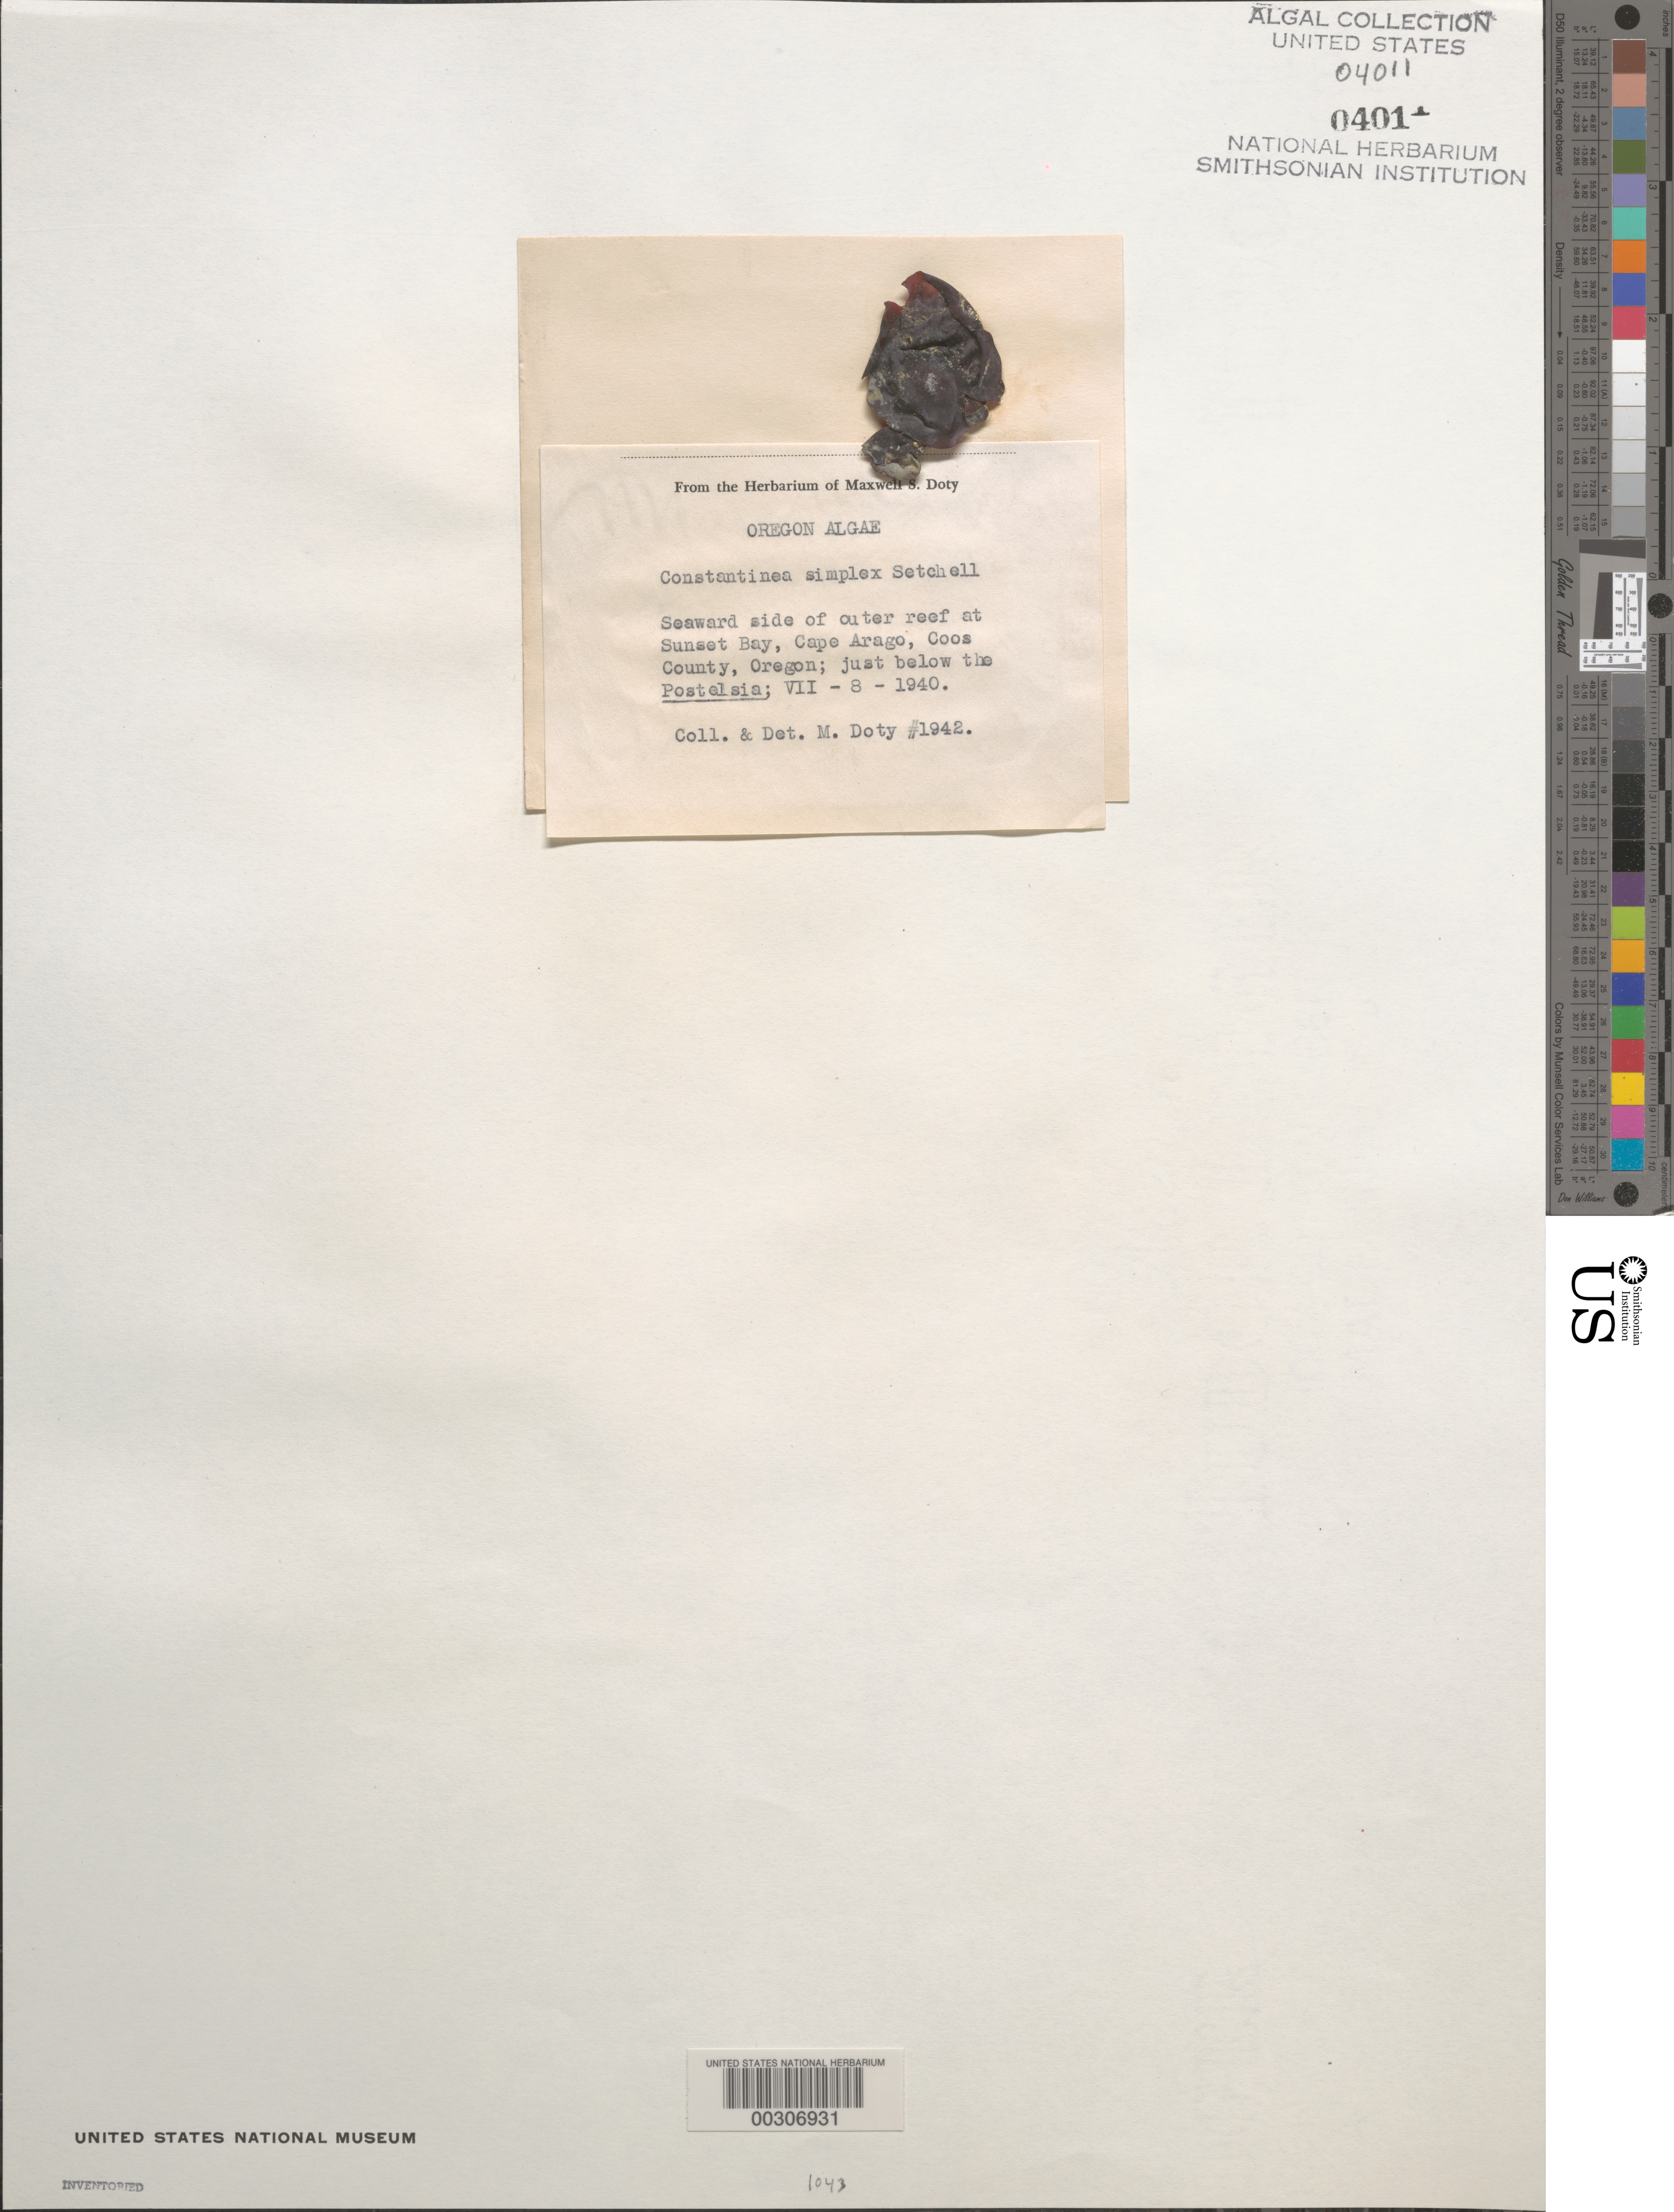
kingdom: Plantae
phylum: Rhodophyta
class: Florideophyceae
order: Gigartinales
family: Dumontiaceae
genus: Constantinea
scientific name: Constantinea simplex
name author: Setch.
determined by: Doty, M. S.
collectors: M. S. Doty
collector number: MSD 1942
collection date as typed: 08 Jul 1940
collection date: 1940-07-08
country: United States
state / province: Oregon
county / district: Coos County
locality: Outer reef at Sunset Bay, Cape Arago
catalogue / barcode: US 4011